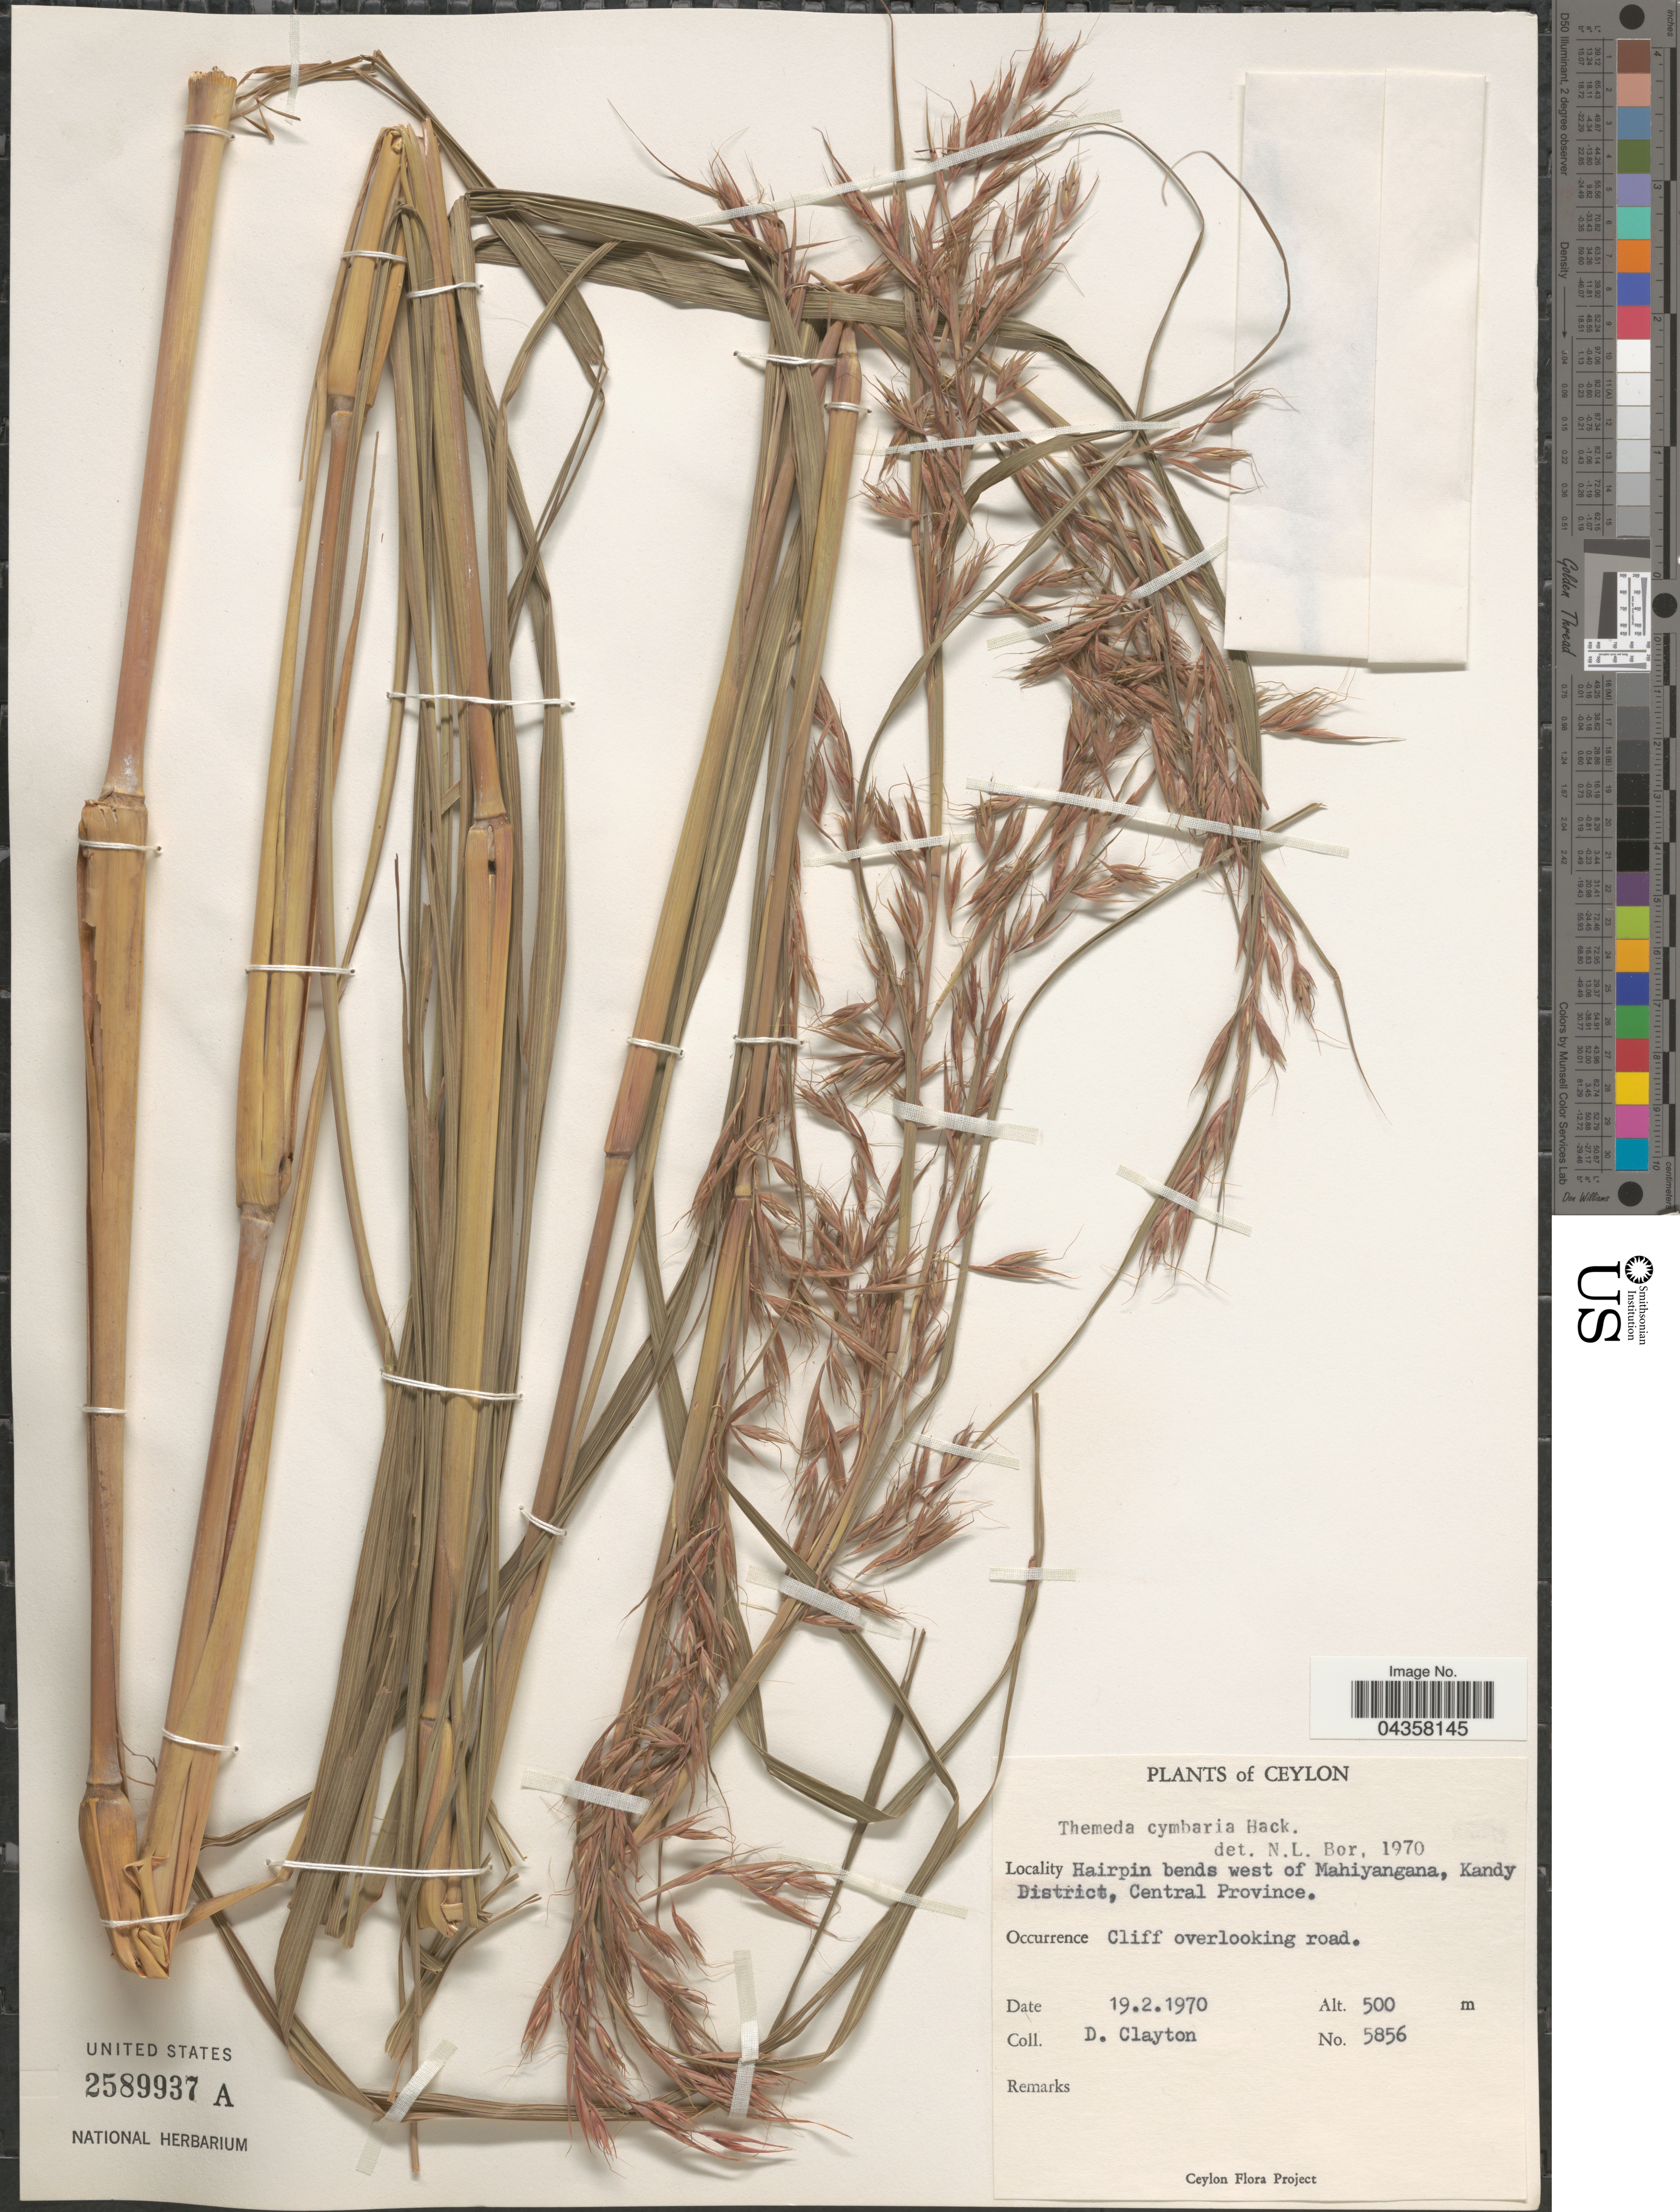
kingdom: Plantae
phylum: Tracheophyta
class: Liliopsida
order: Poales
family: Poaceae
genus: Themeda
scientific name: Themeda cymbaria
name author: Hack.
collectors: D. Clayton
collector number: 5856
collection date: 1970-02-19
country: Sri Lanka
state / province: Central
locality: Ceylon. Hairpin bends west of Mahiyangana, Kandy District.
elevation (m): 500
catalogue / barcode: US 2589937A